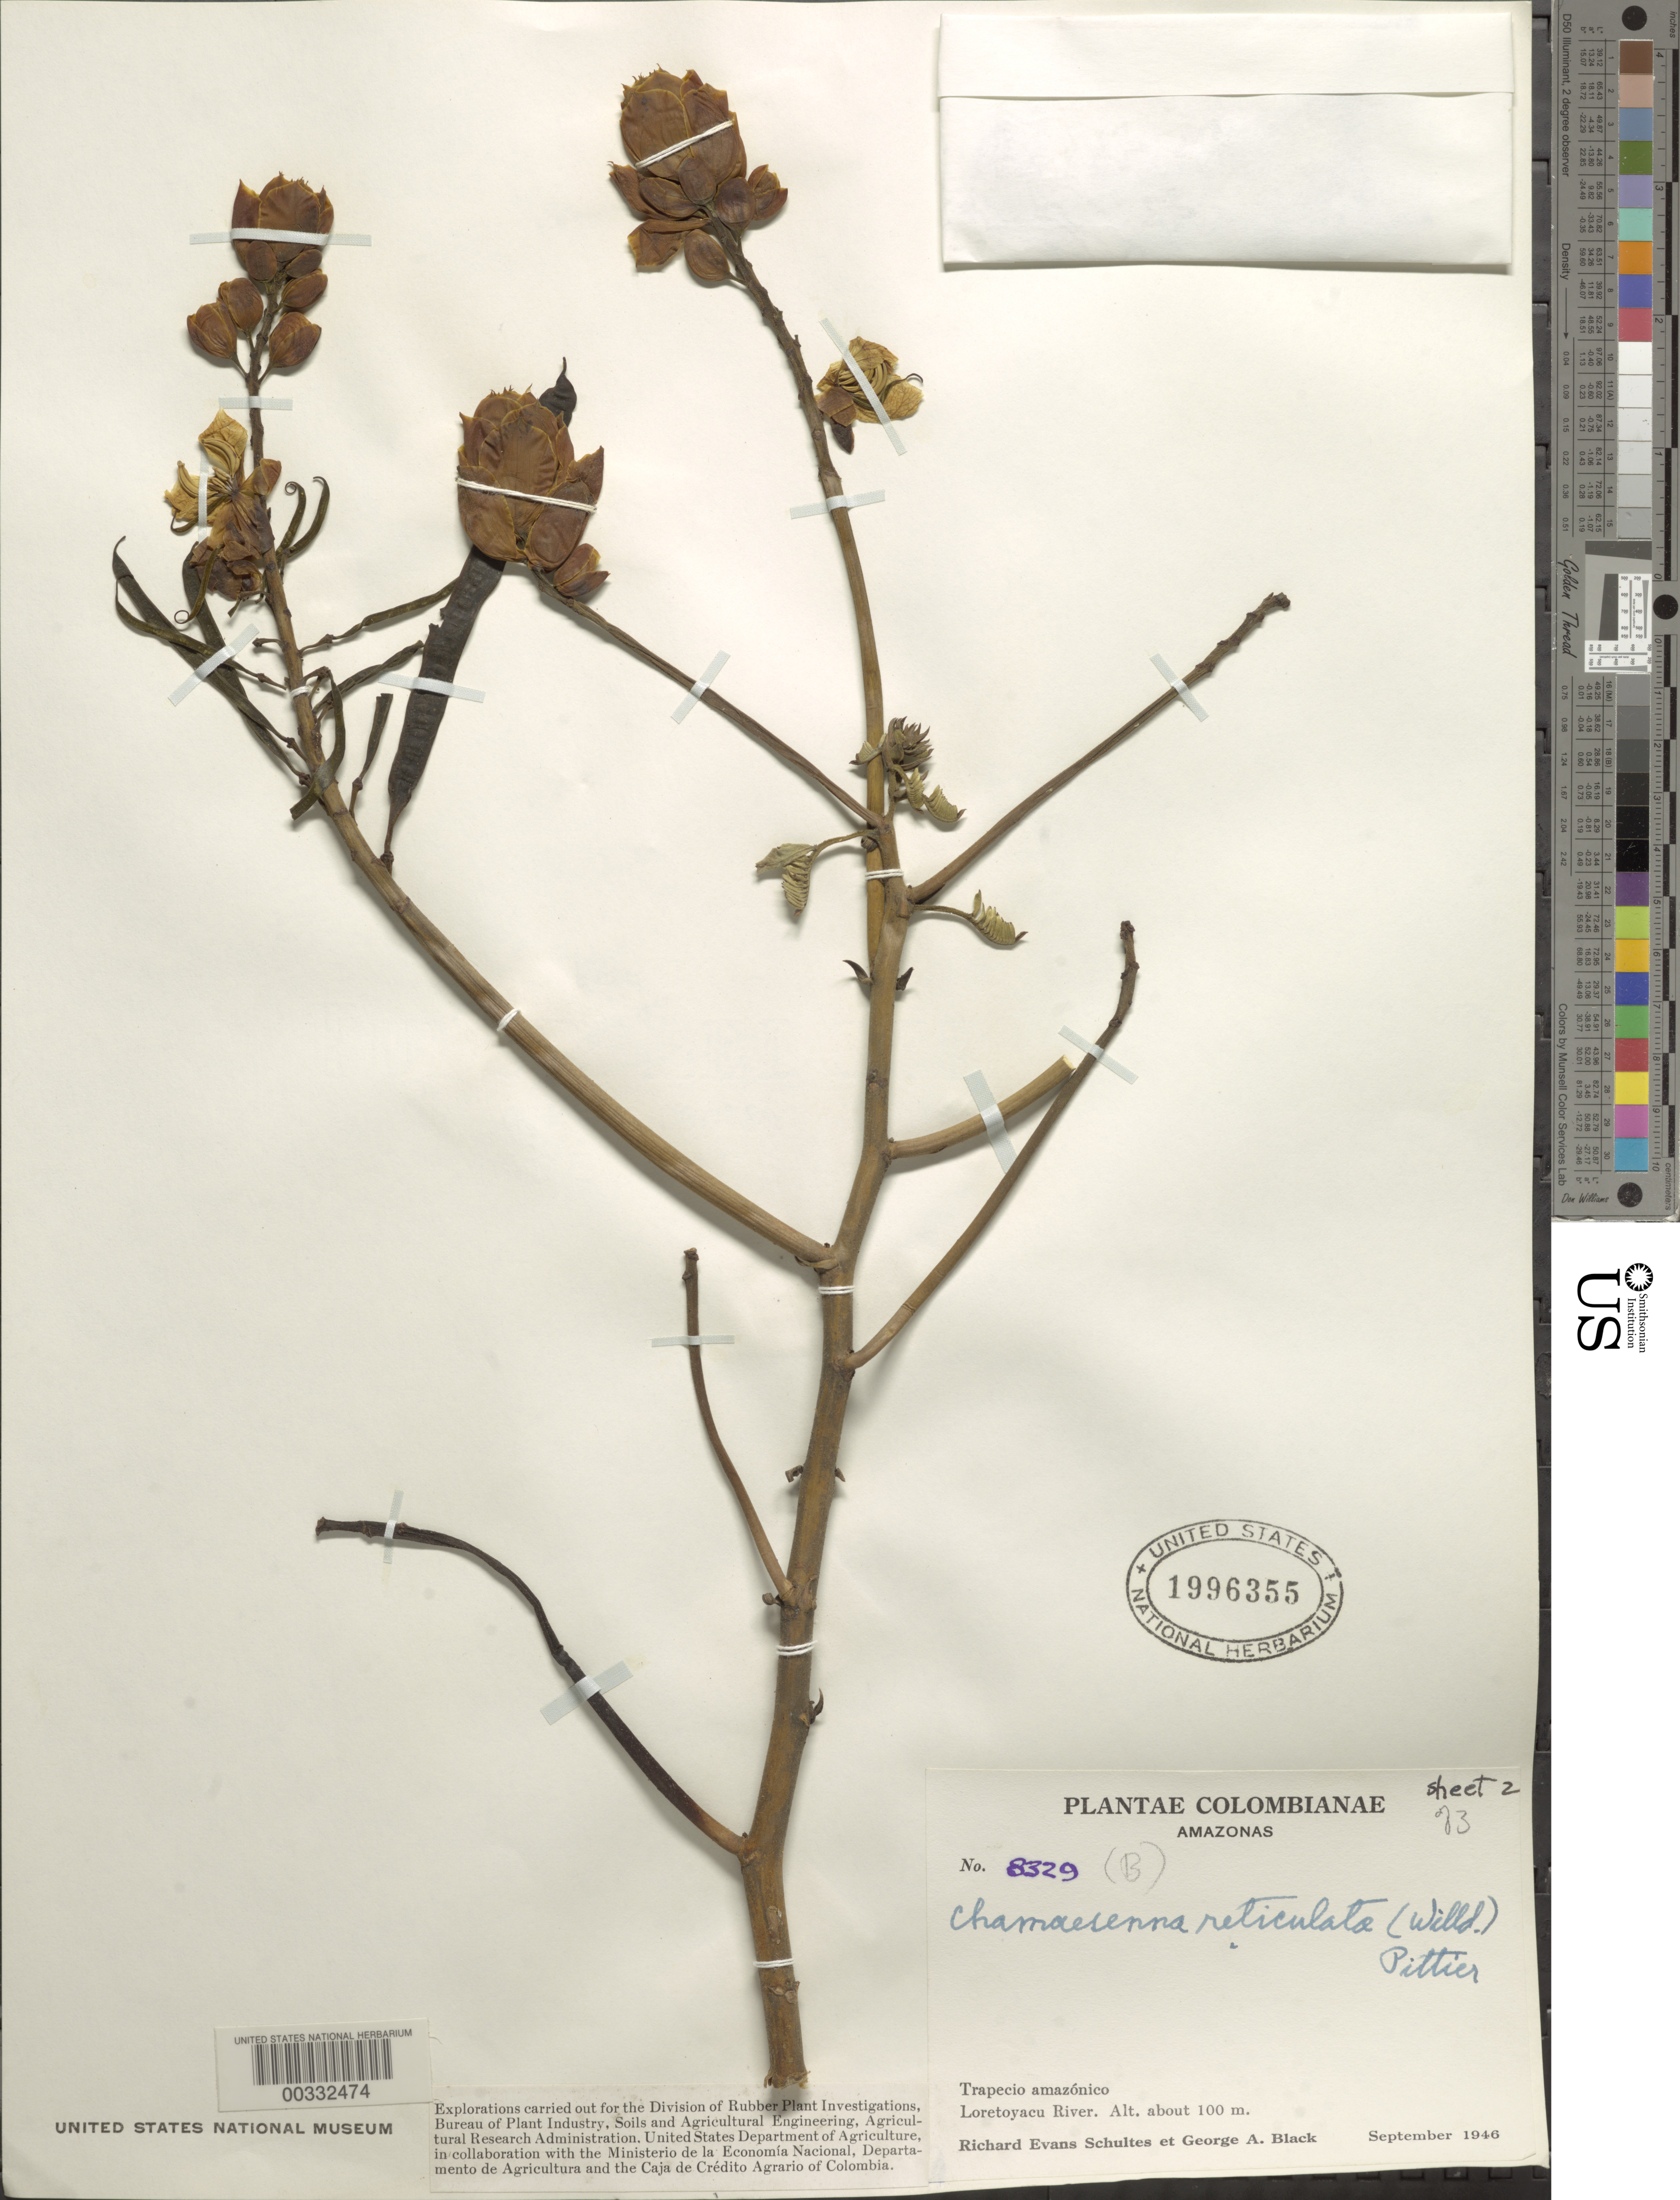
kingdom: Plantae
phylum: Tracheophyta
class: Magnoliopsida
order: Fabales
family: Fabaceae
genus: Senna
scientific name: Senna reticulata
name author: (Willd.) H.S. Irwin & Barneby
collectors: R. E. Schultes & G. A. Black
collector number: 8329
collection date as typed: Sep 1946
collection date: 1946-09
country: Colombia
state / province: Amazônas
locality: Trapecio Amazonico; Loreto-Yacu River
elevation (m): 100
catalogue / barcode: US 1996355